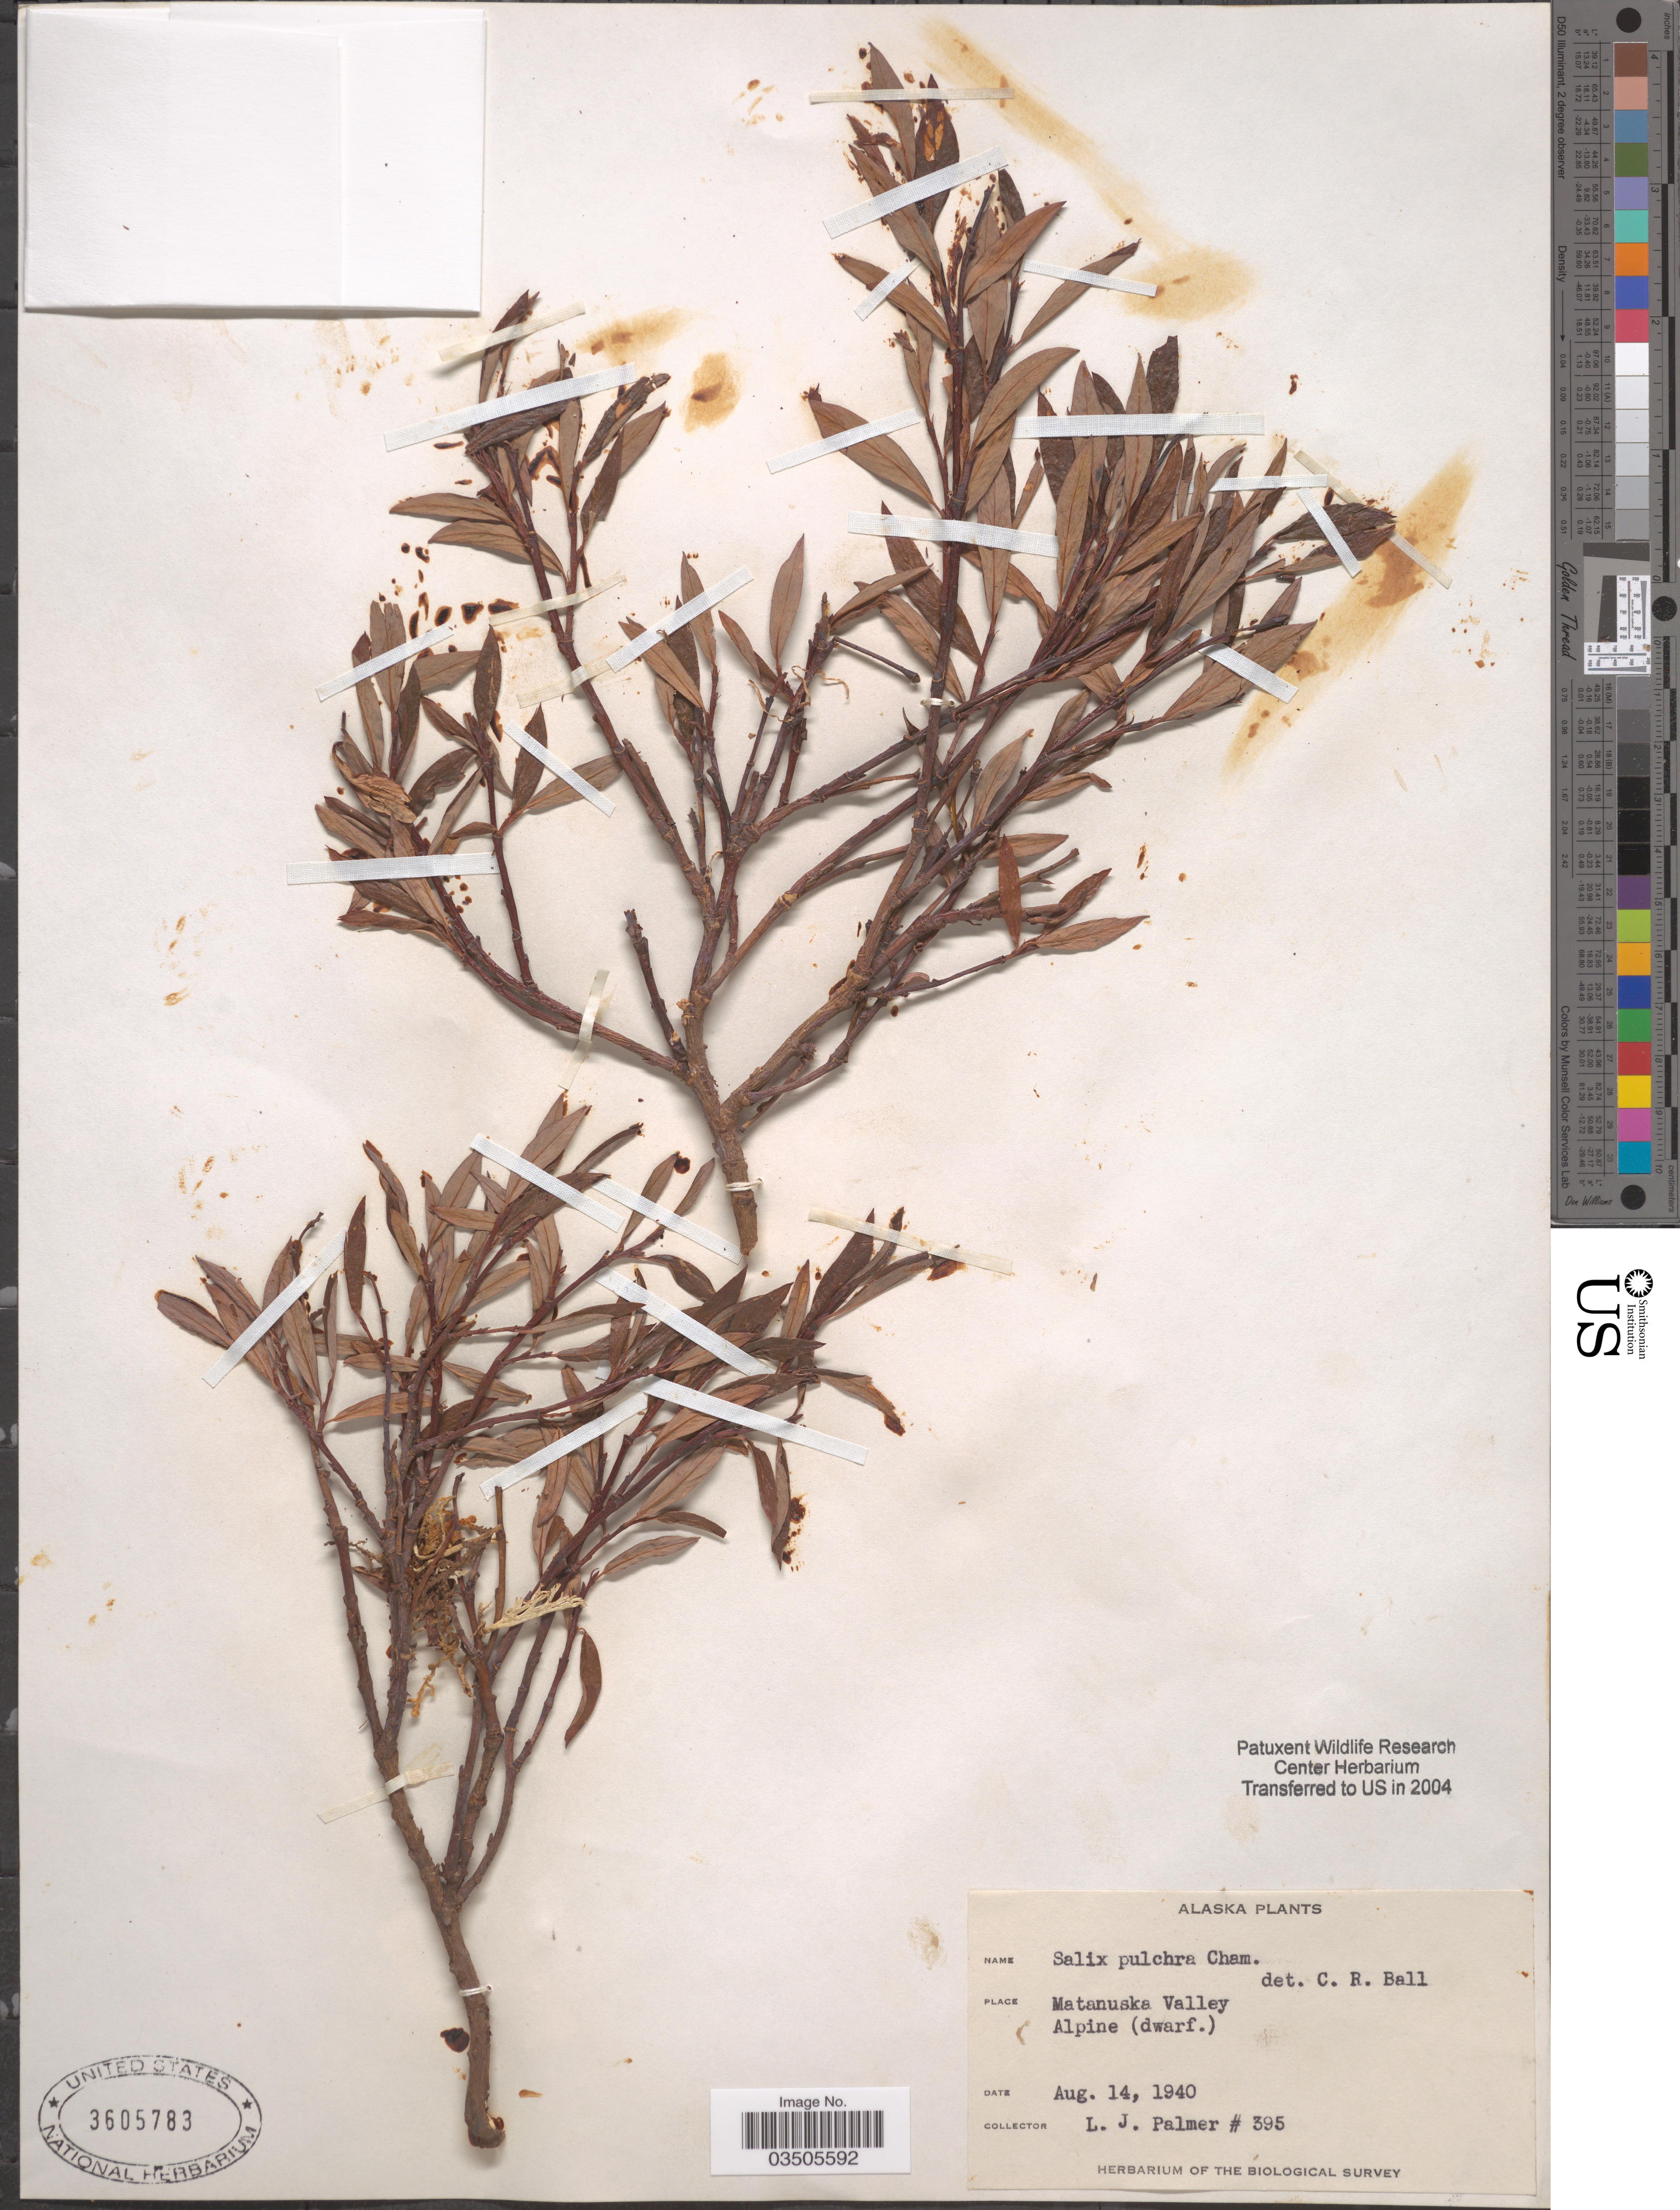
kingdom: Plantae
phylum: Tracheophyta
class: Magnoliopsida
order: Malpighiales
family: Salicaceae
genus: Salix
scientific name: Salix pulchra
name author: Cham.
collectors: L. J. Palmer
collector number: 395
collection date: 1940-08-14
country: United States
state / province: Alaska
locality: Matanuska Valley.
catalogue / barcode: US 3605783